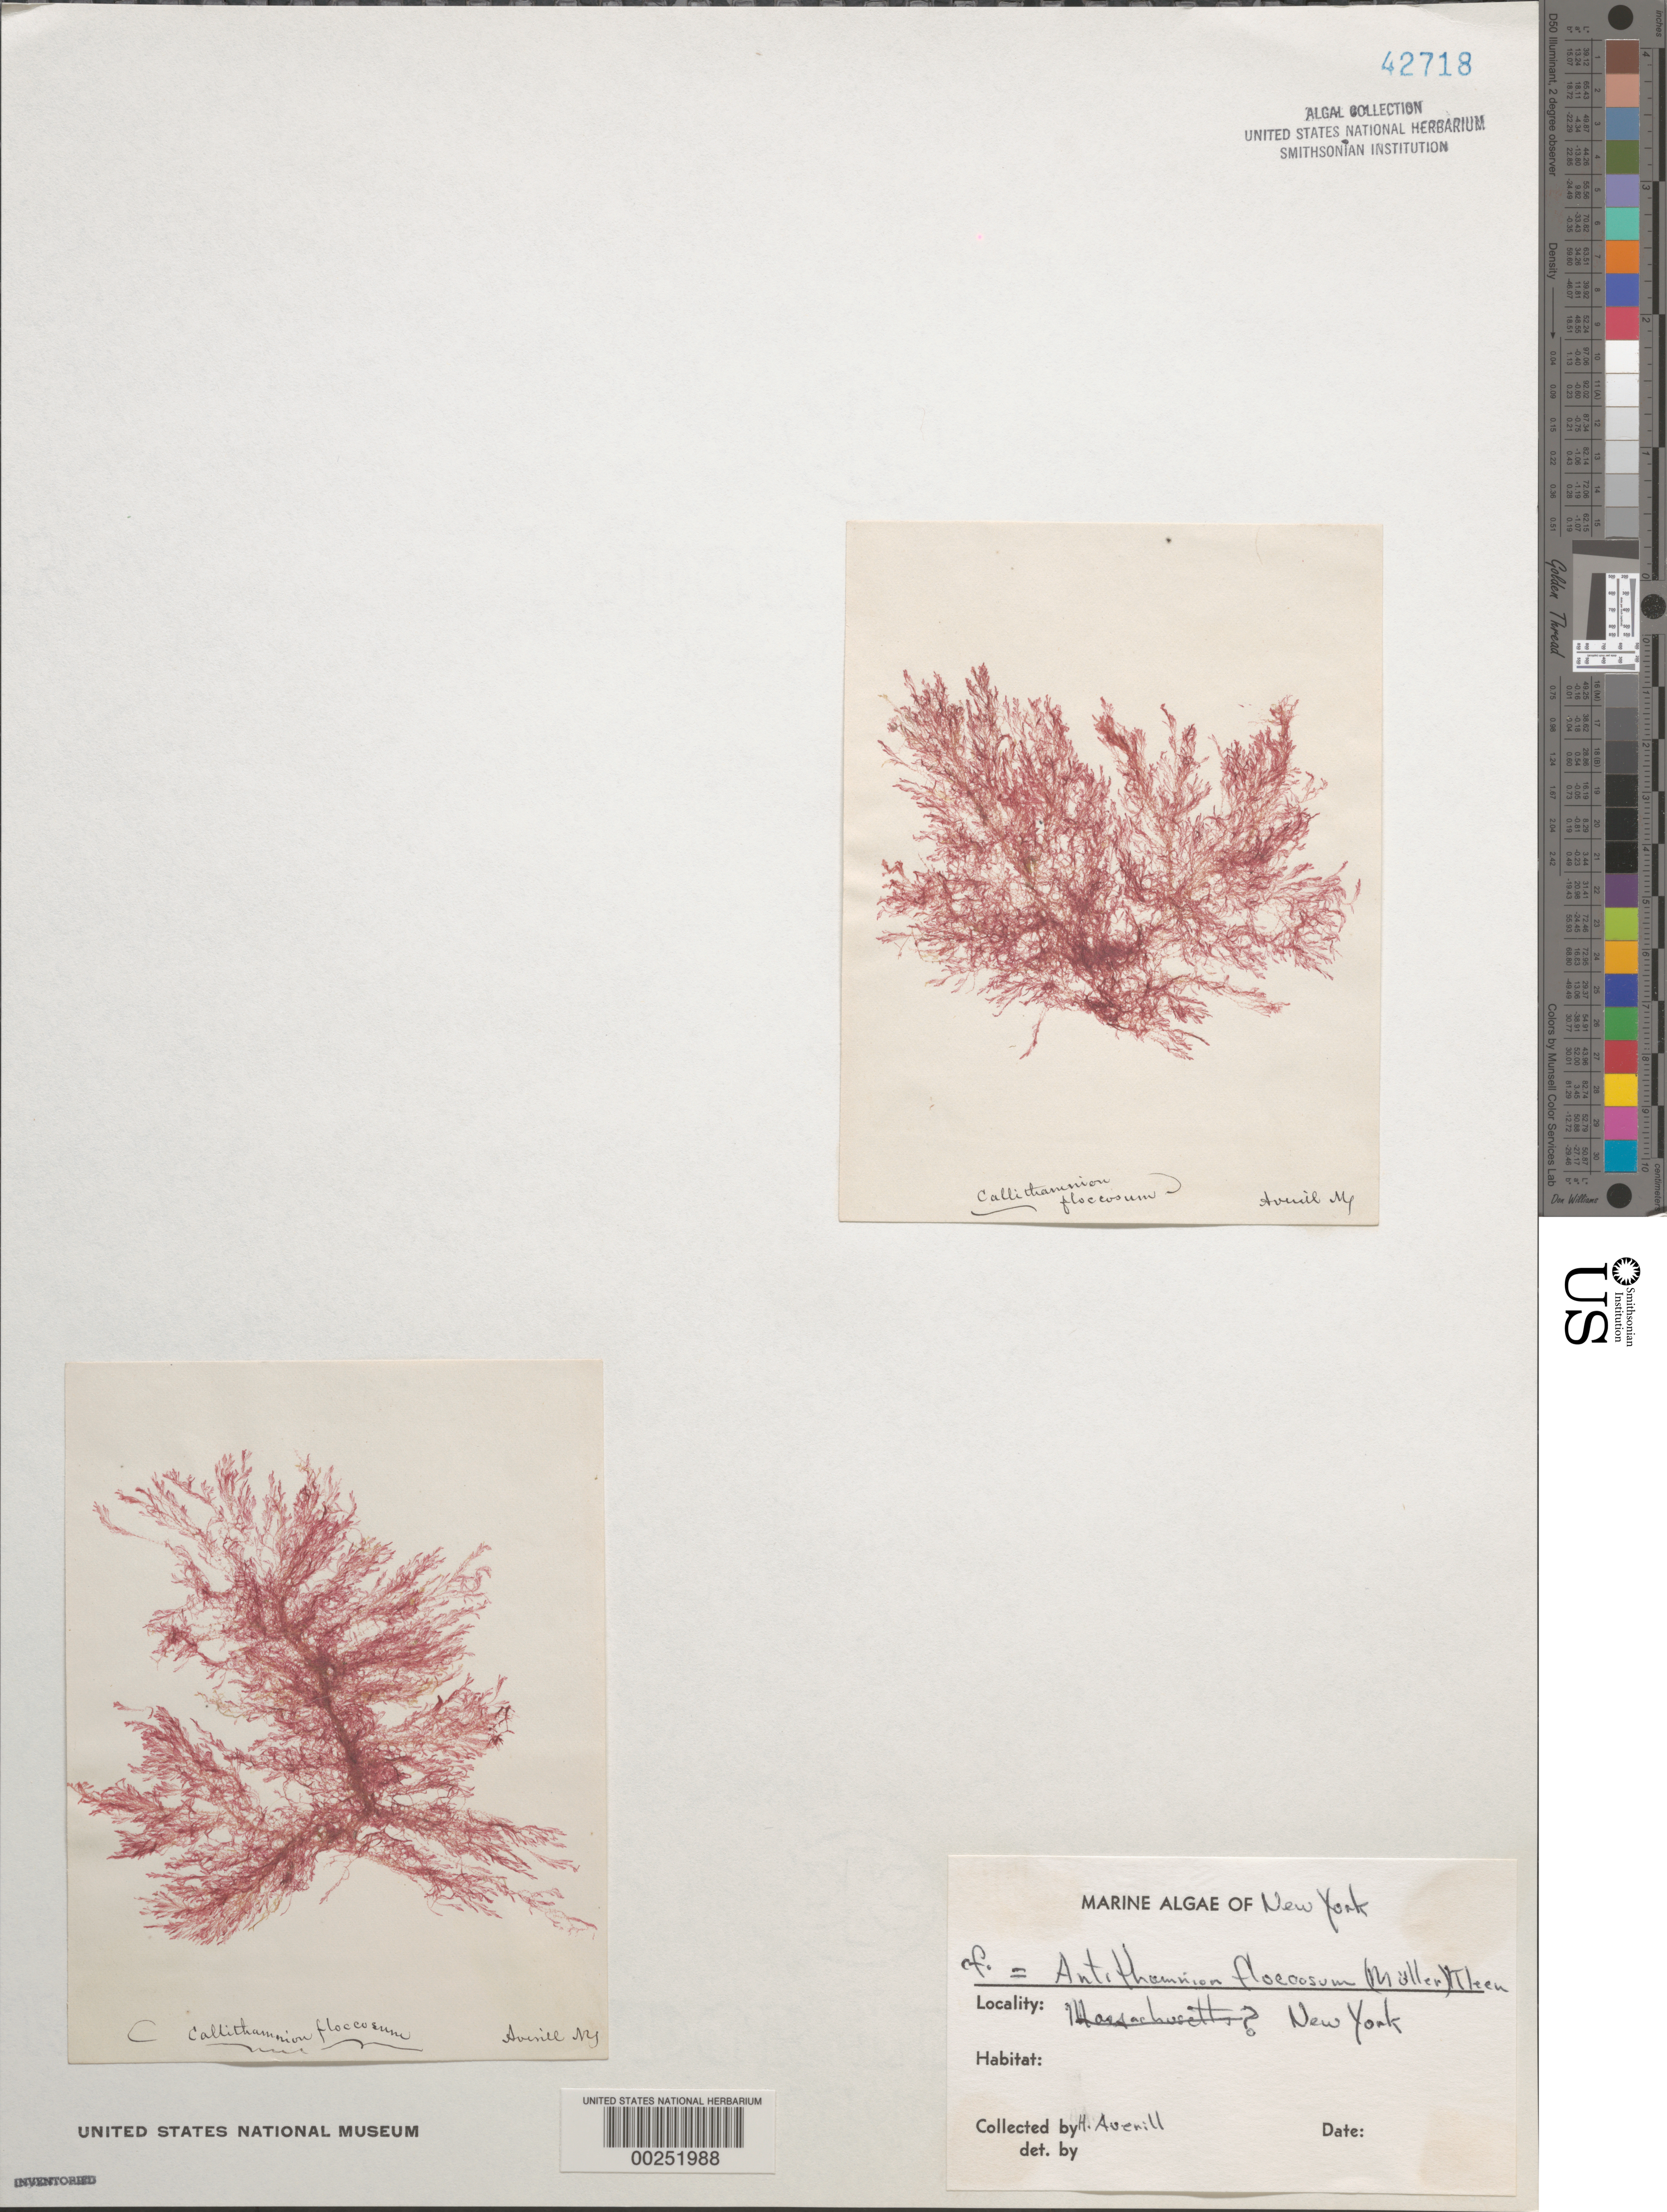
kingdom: Plantae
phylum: Rhodophyta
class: Florideophyceae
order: Ceramiales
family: Ceramiaceae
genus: Antithamnionella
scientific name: Antithamnionella floccosa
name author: (O.F. Muell.) Whittick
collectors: H. Averill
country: United States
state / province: New York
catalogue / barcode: US 42718